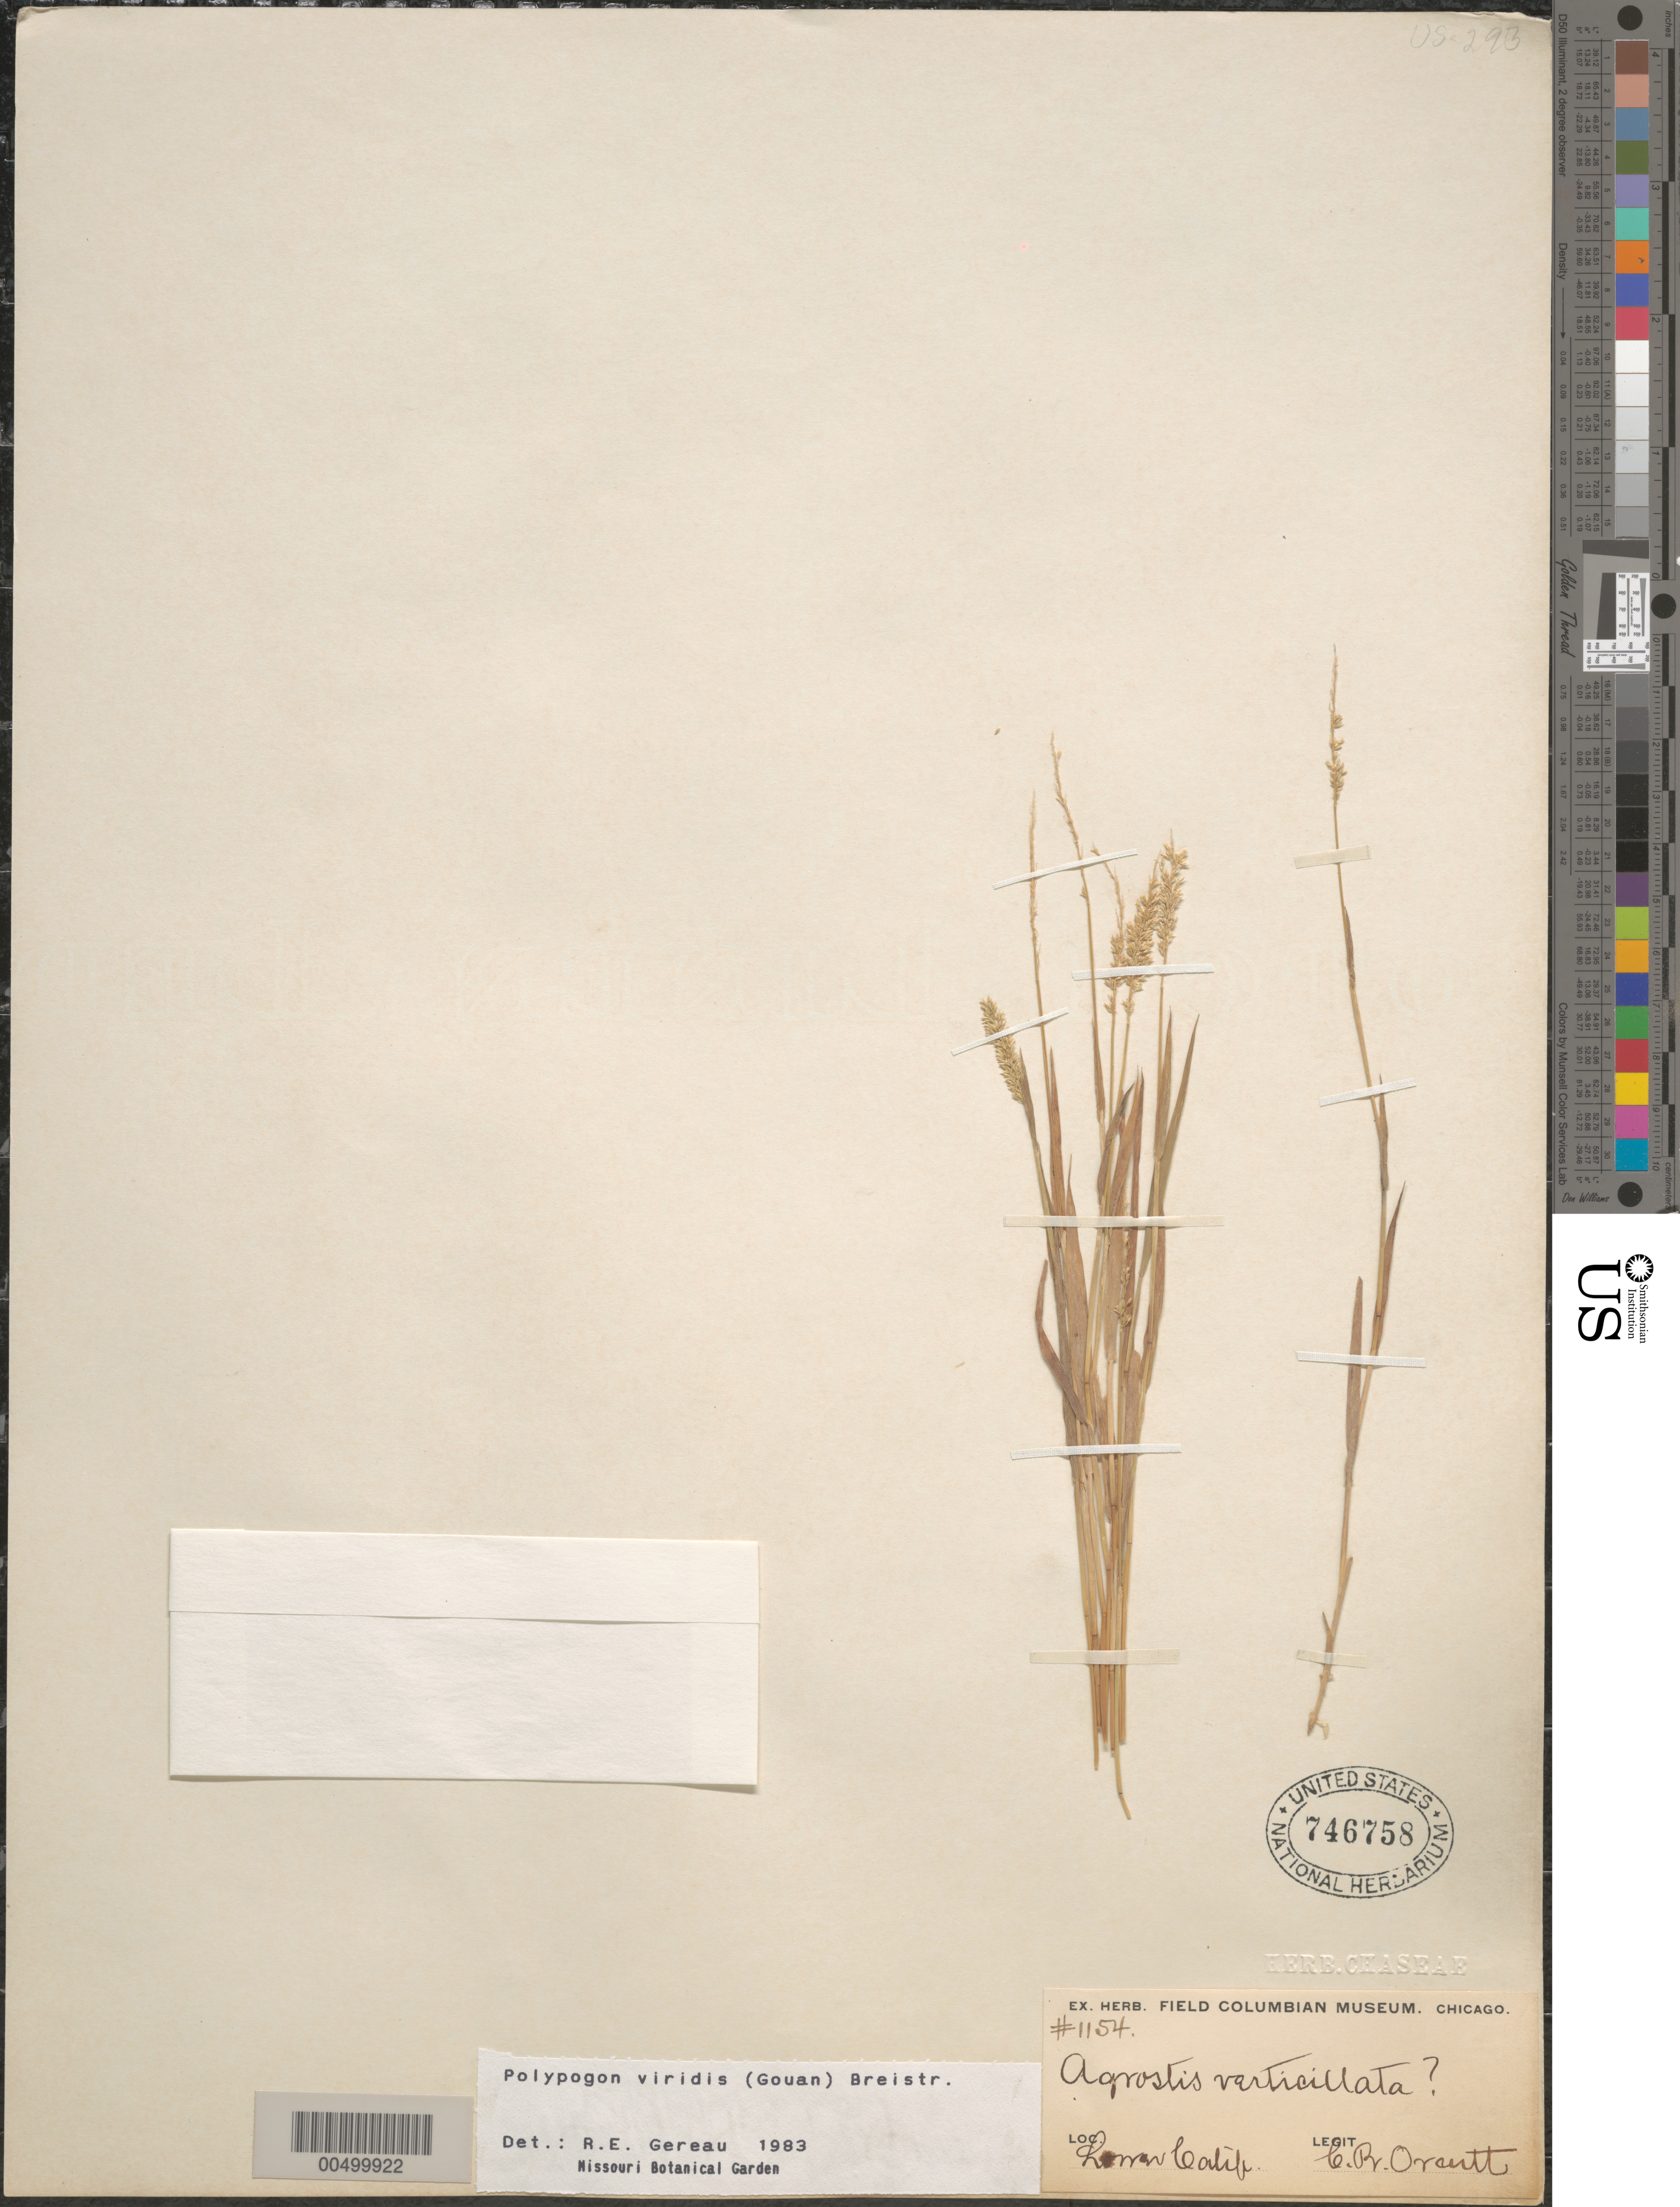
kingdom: Plantae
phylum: Tracheophyta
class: Liliopsida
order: Poales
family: Poaceae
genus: Polypogon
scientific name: Polypogon viridis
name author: (Gouan) Breistroffer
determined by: Gereau, R. E.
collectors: C. R. Orcutt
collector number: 1154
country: Mexico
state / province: Baja California Norte / Baja California Sur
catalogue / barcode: US 746758